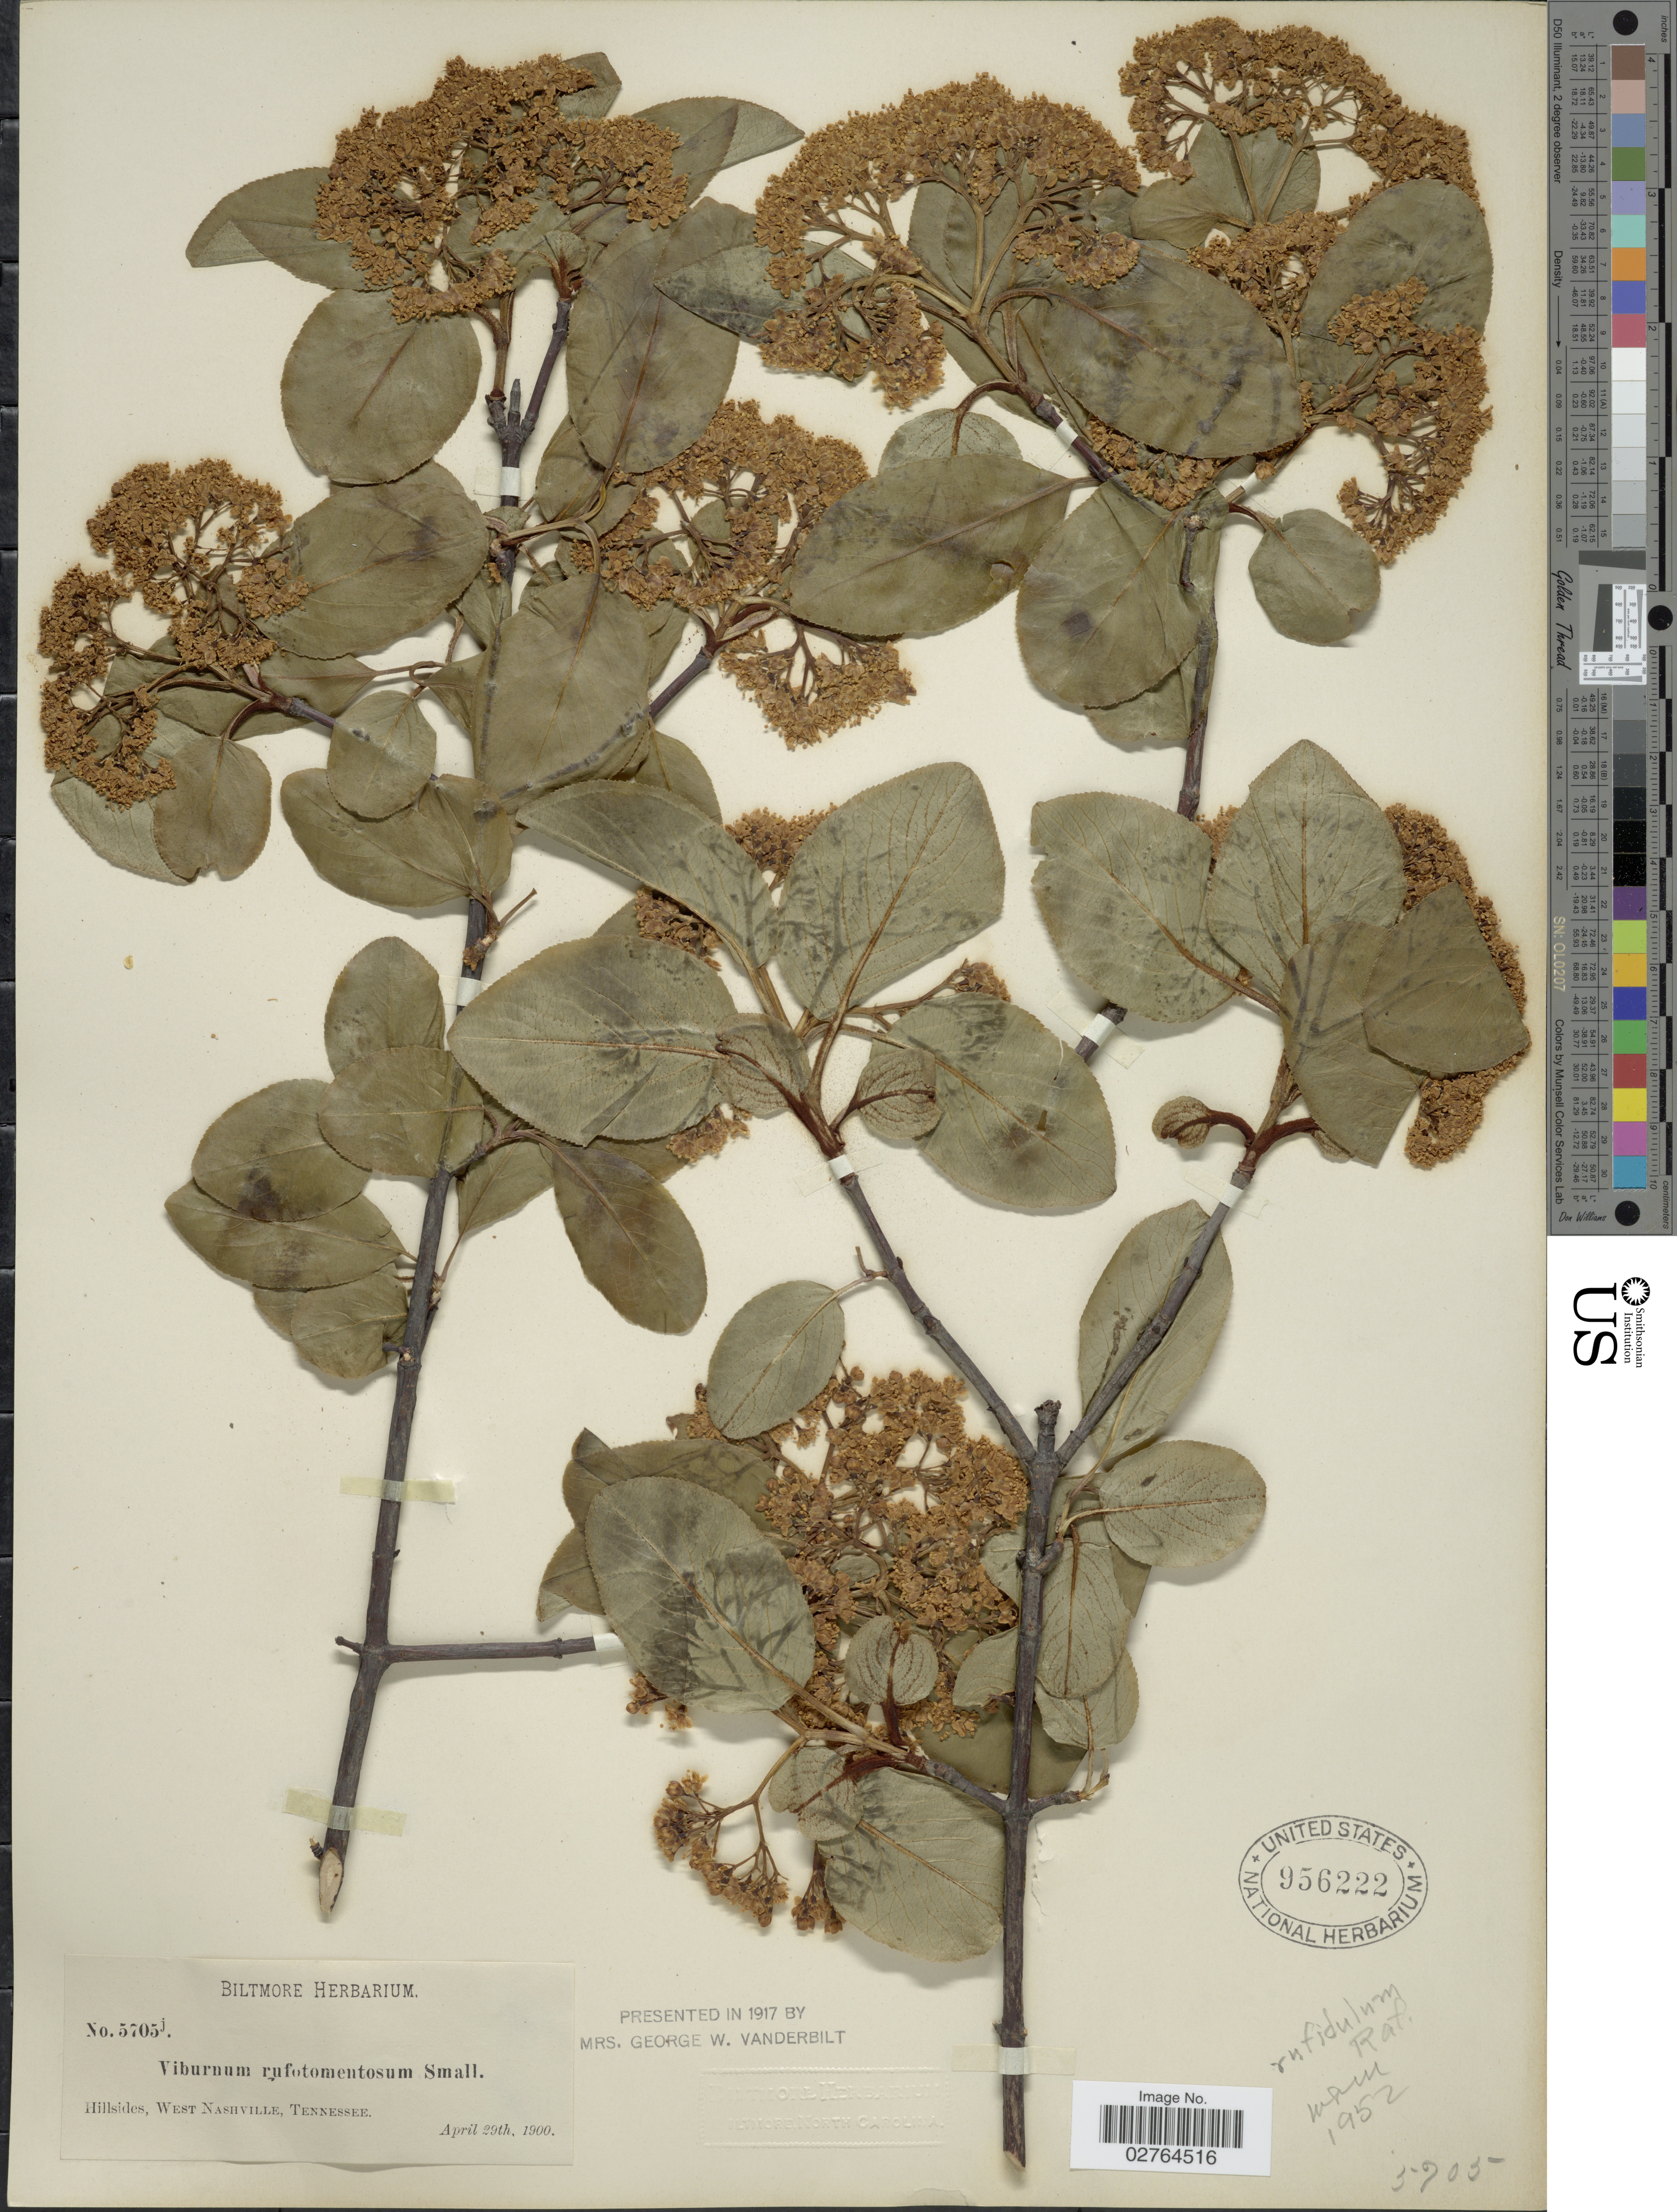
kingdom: Plantae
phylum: Tracheophyta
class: Magnoliopsida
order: Dipsacales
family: Viburnaceae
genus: Viburnum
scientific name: Viburnum rufidulum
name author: Raf.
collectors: ex herb. Biltmore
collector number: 5705j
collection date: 1900-04-29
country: United States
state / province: Tennessee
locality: West Nashville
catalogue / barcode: US 956222